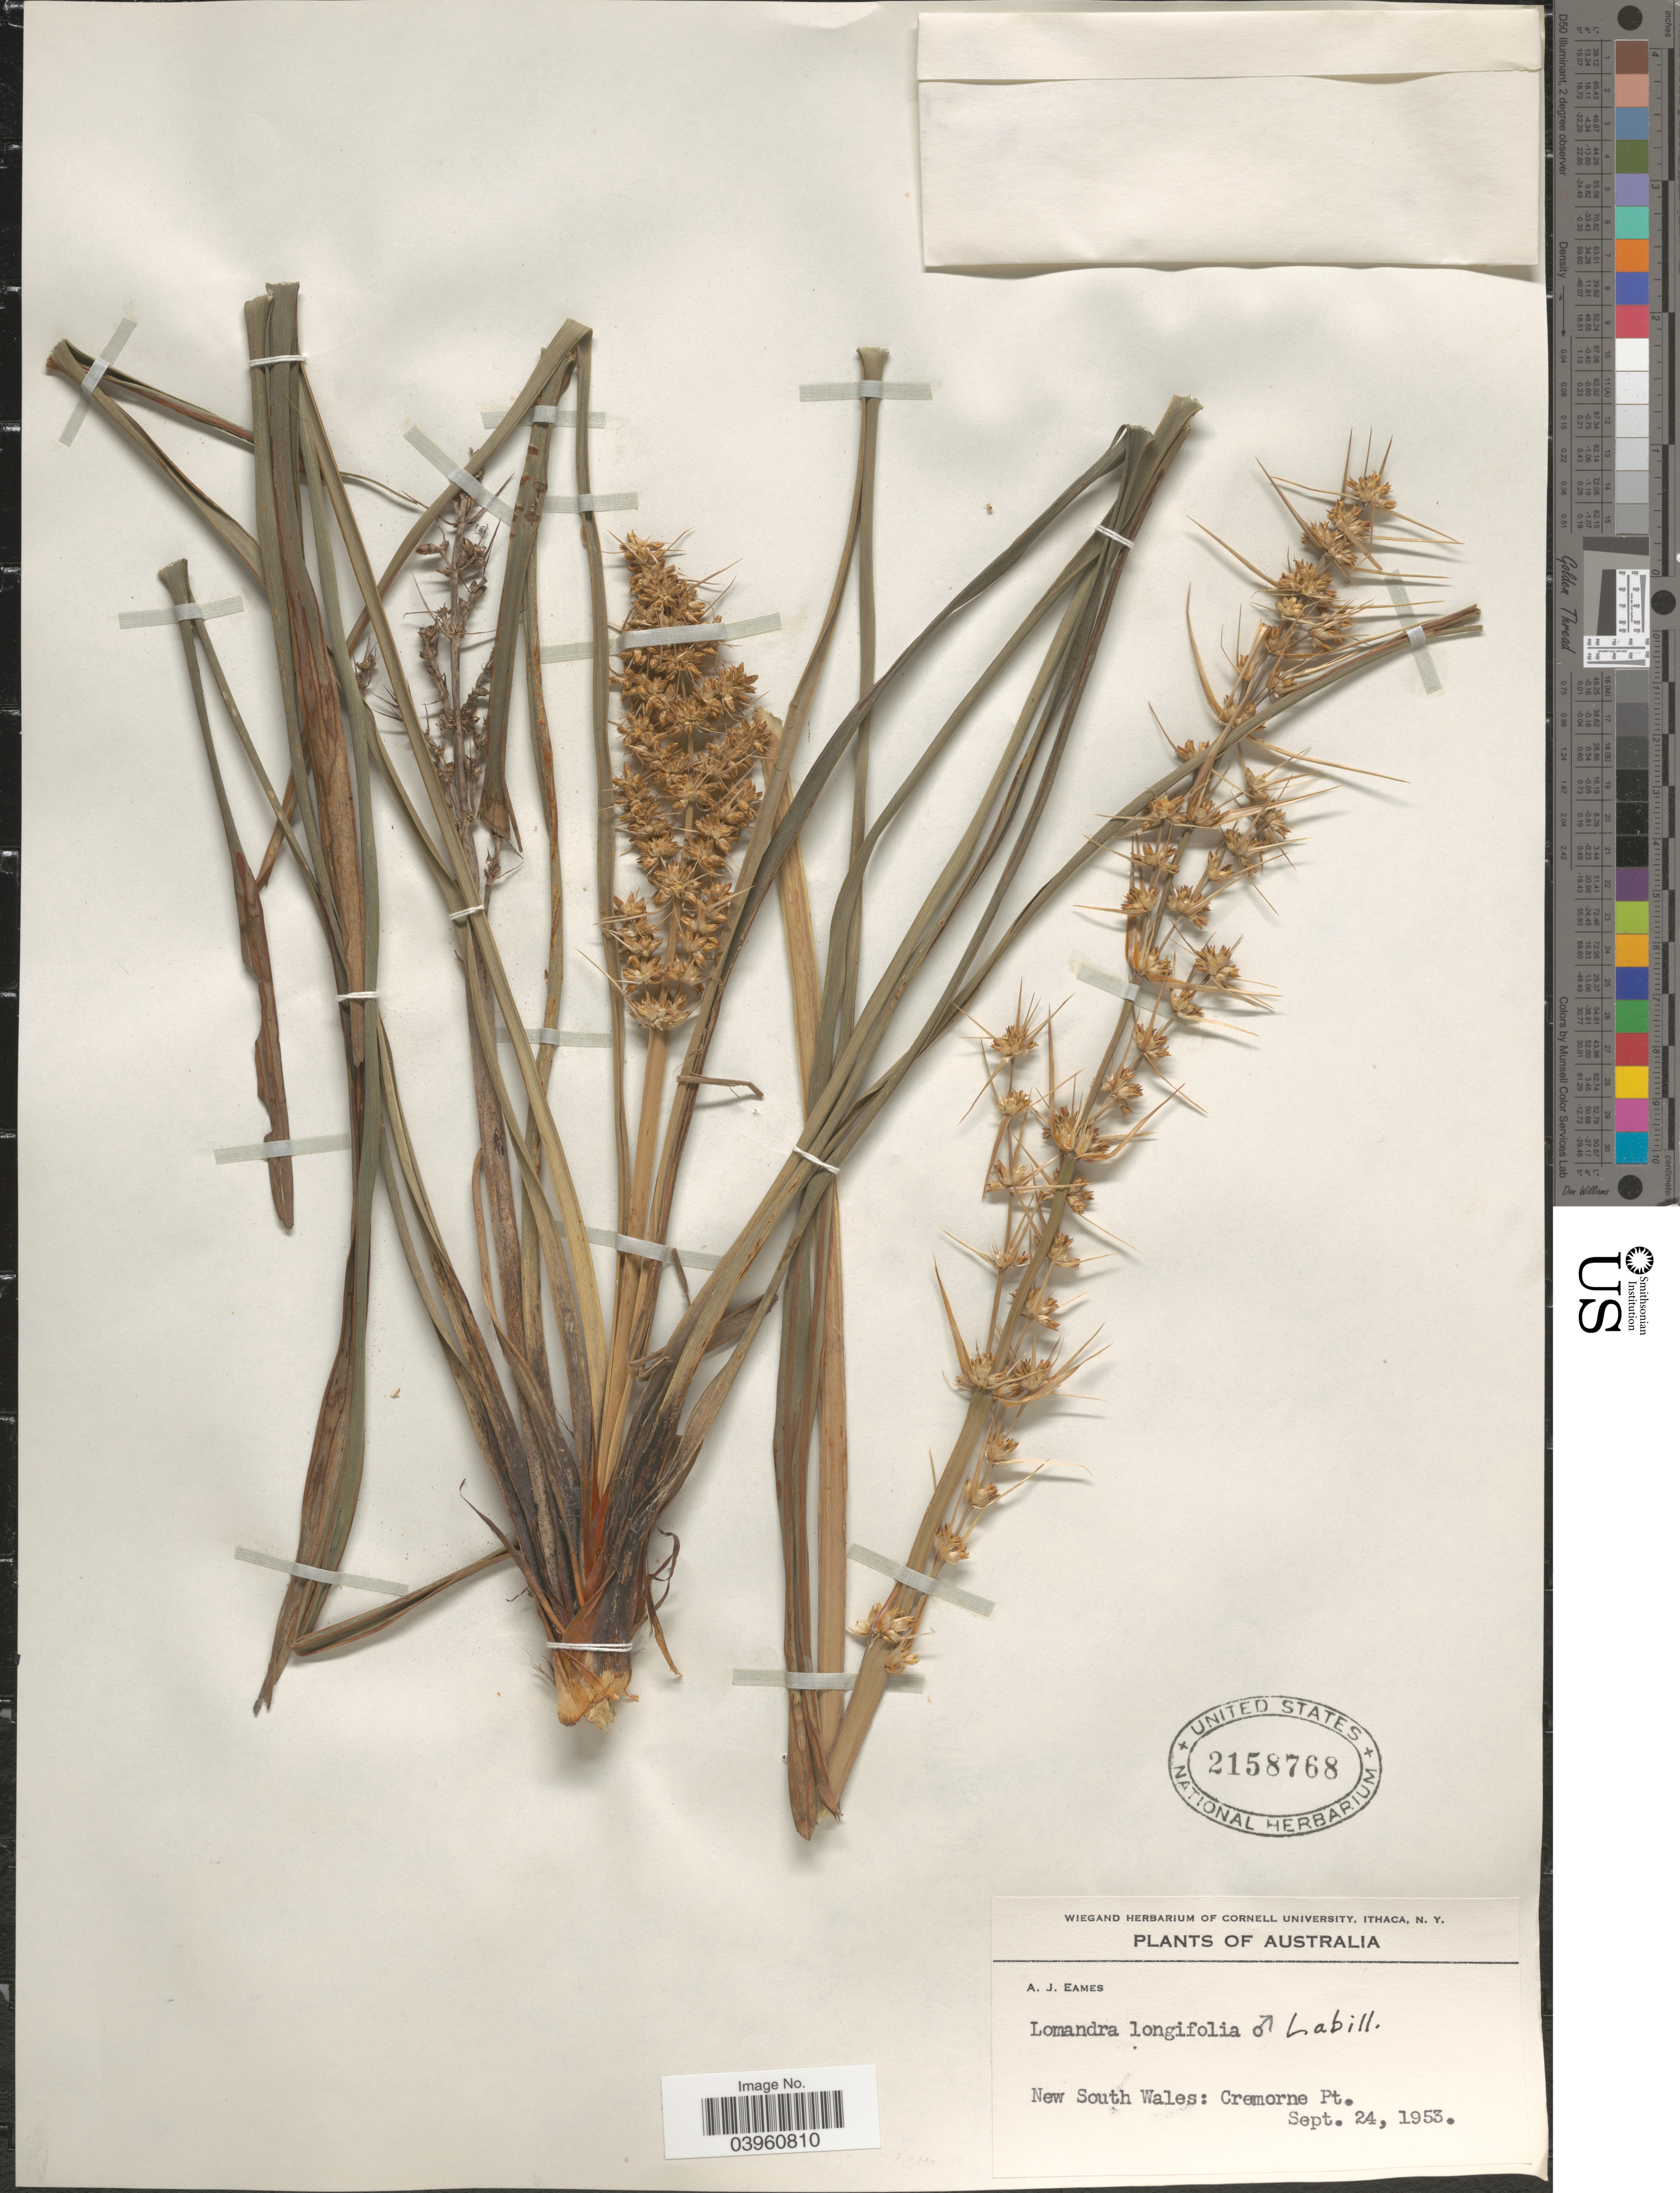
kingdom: Plantae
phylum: Tracheophyta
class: Liliopsida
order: Asparagales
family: Asparagaceae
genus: Lomandra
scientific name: Lomandra longifolia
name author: Labill.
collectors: A. J. Eames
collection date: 1953-09-24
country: Australia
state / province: New South Wales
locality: Cremorne Pt.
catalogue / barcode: US 2158768